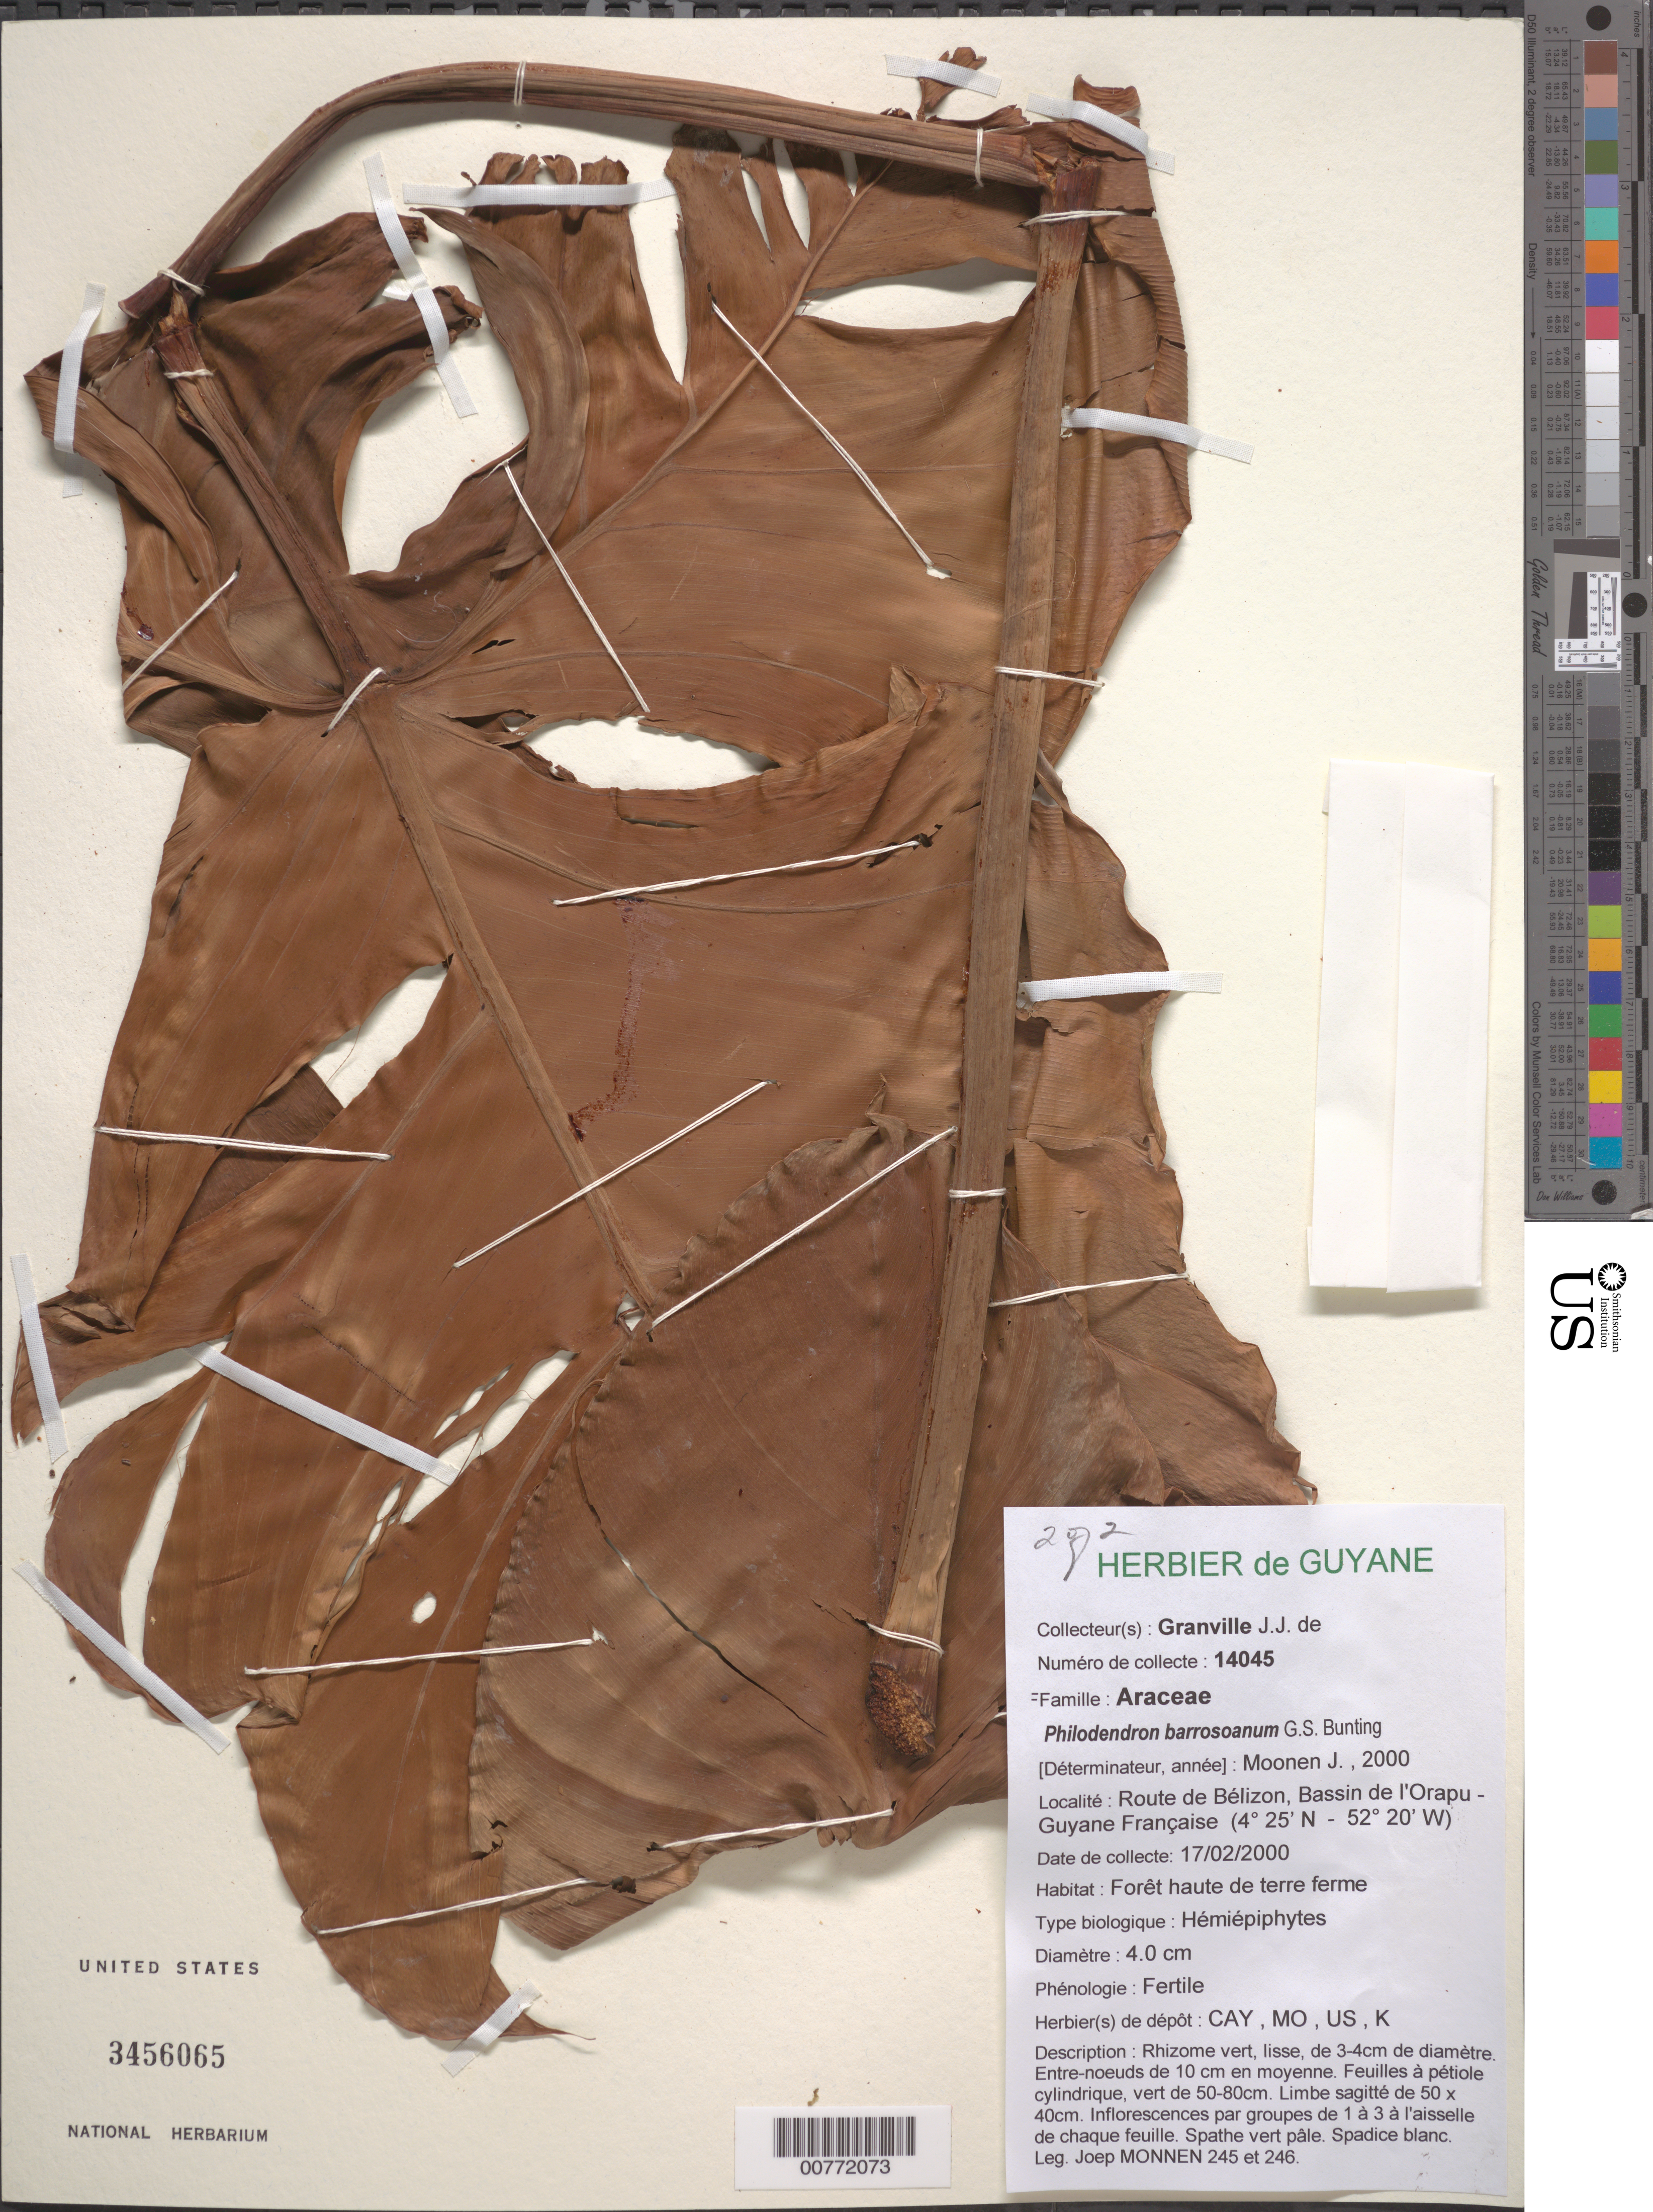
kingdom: Plantae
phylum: Tracheophyta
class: Liliopsida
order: Alismatales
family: Araceae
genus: Philodendron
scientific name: Philodendron barrosoanum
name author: G.S. Bunting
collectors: J.-J. de Granville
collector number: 14045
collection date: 2000-02-17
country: French Guiana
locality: Route de Bélizon, Bassin de l'Orapu - Guyane Française.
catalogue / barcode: US 3456065